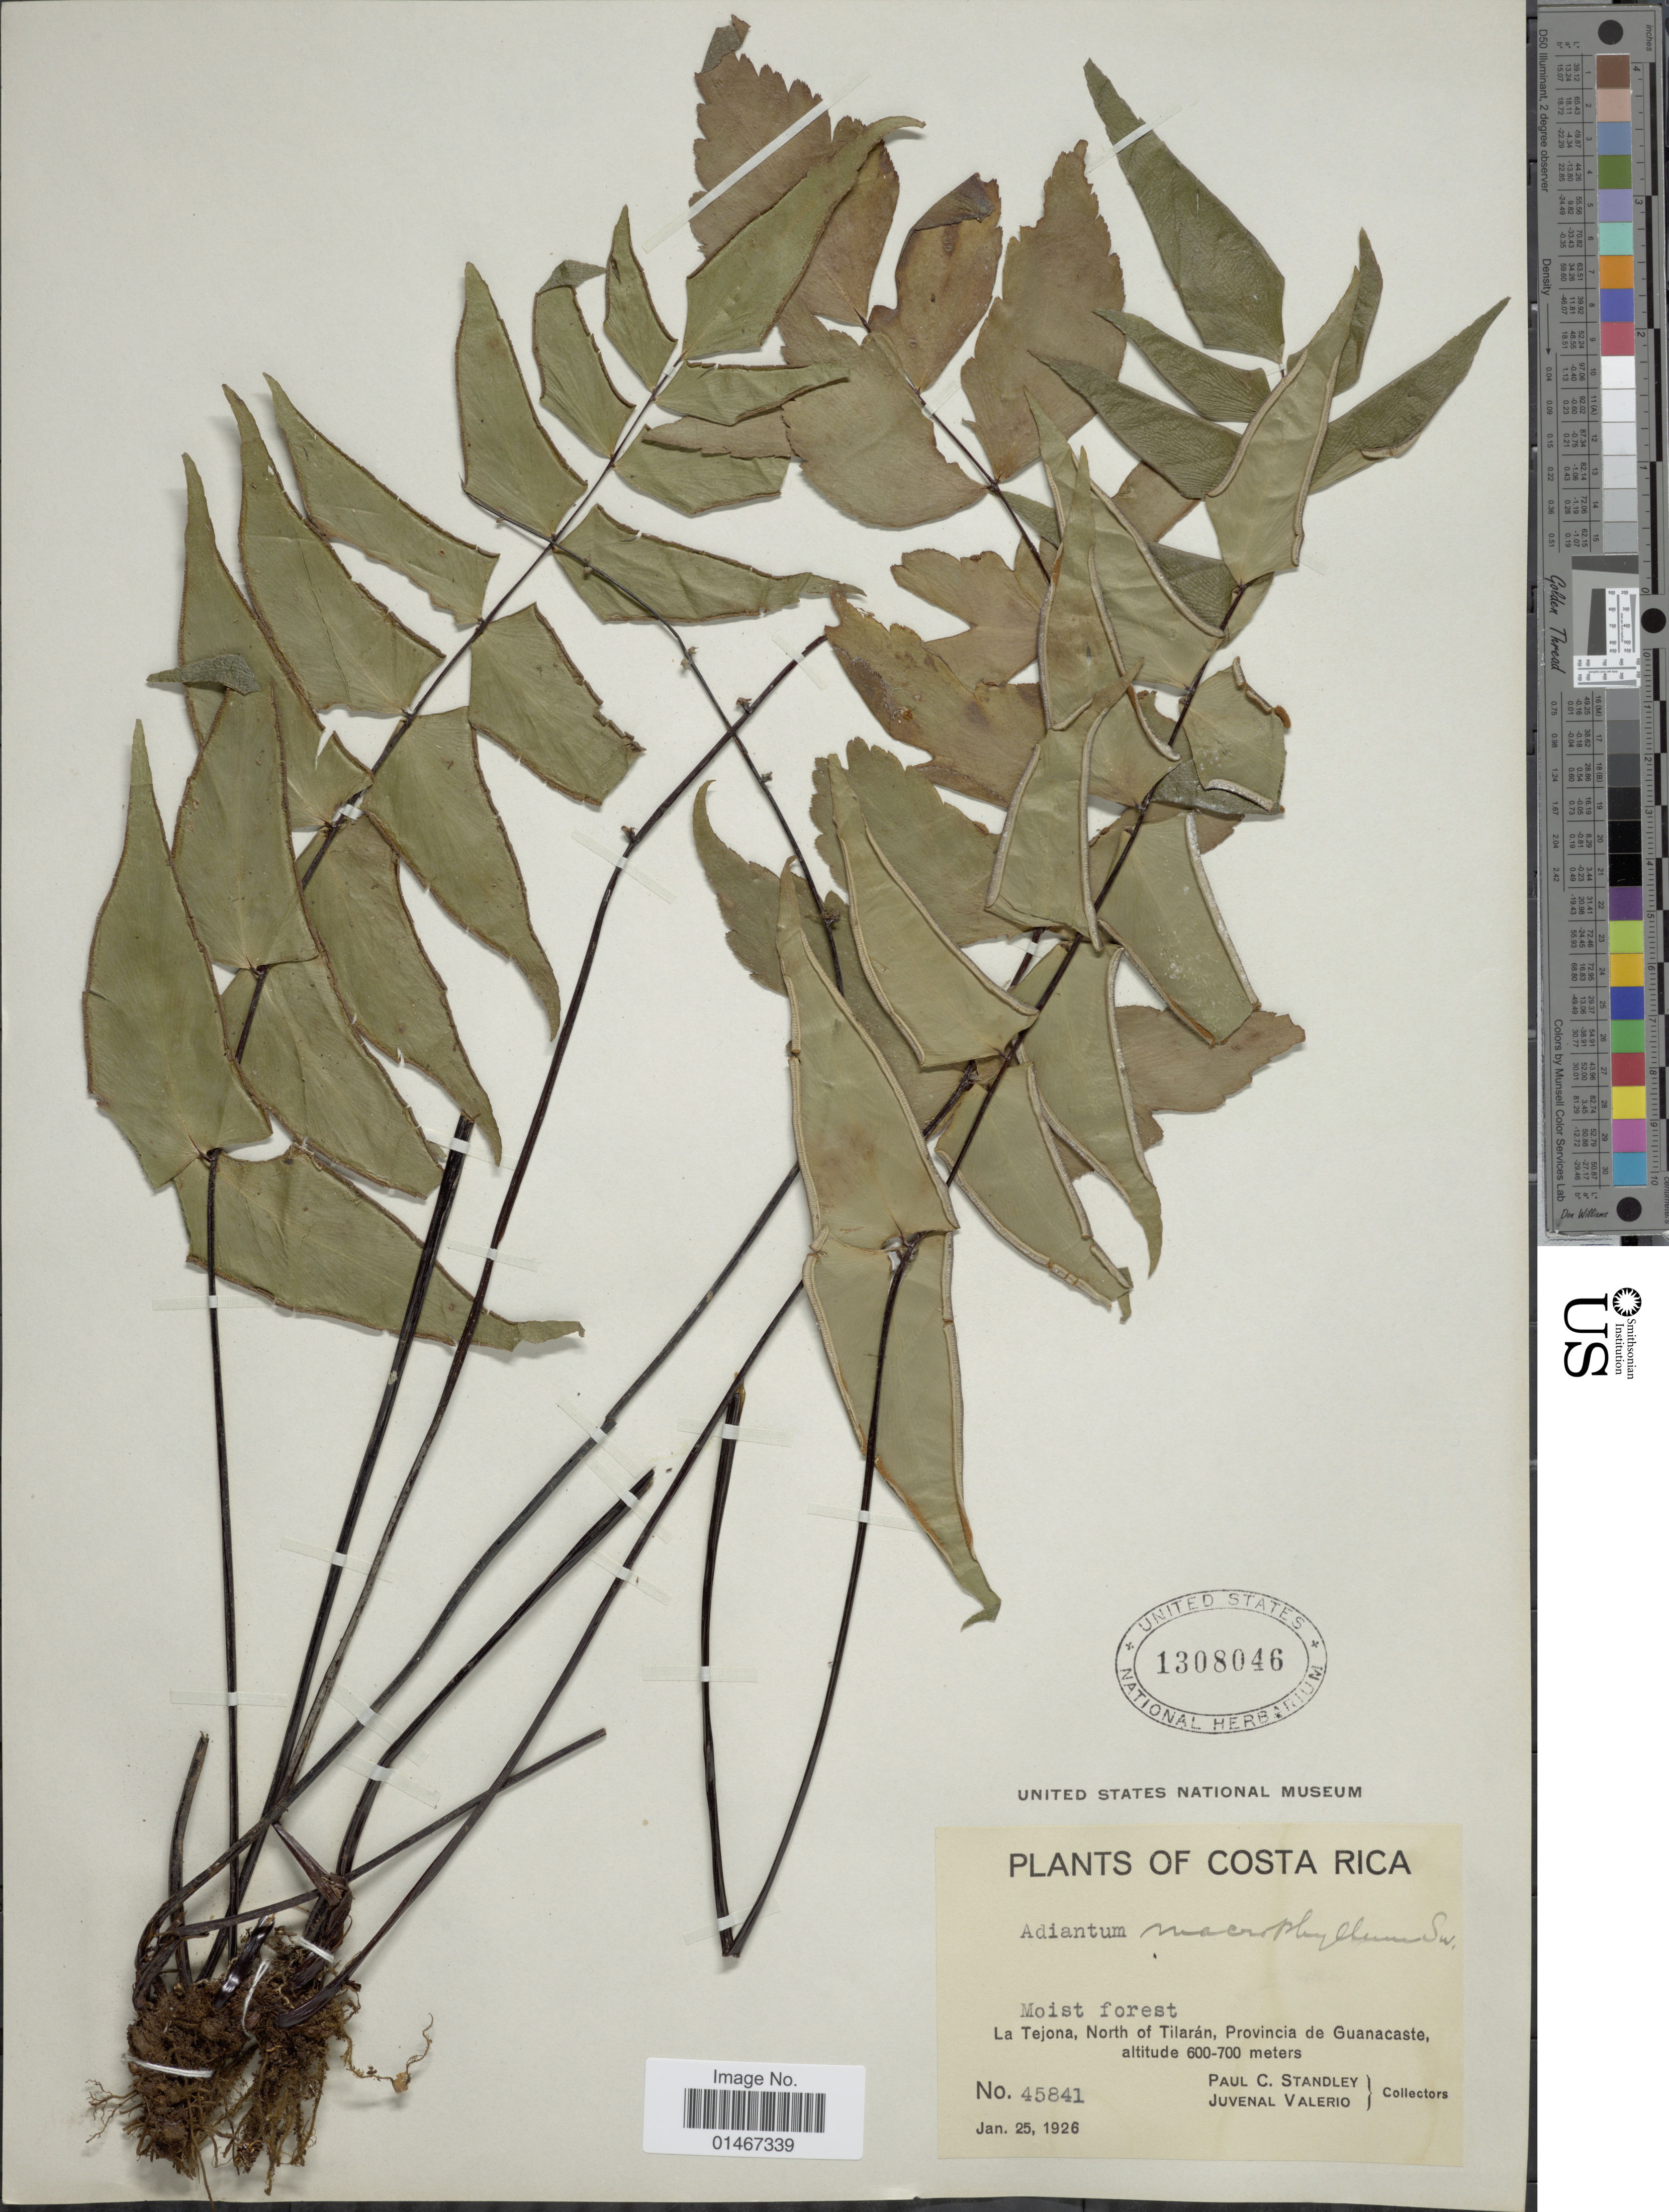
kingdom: Plantae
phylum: Tracheophyta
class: Polypodiopsida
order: Polypodiales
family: Pteridaceae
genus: Adiantum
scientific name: Adiantum macrophyllum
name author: Sw.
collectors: P. C. Standley & J. Valerio R.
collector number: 45841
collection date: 1926-01-25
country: Costa Rica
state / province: Guanacaste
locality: La Tejona, North of Tilaran, Provincia de Guanacaste.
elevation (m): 600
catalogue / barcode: US 1308046